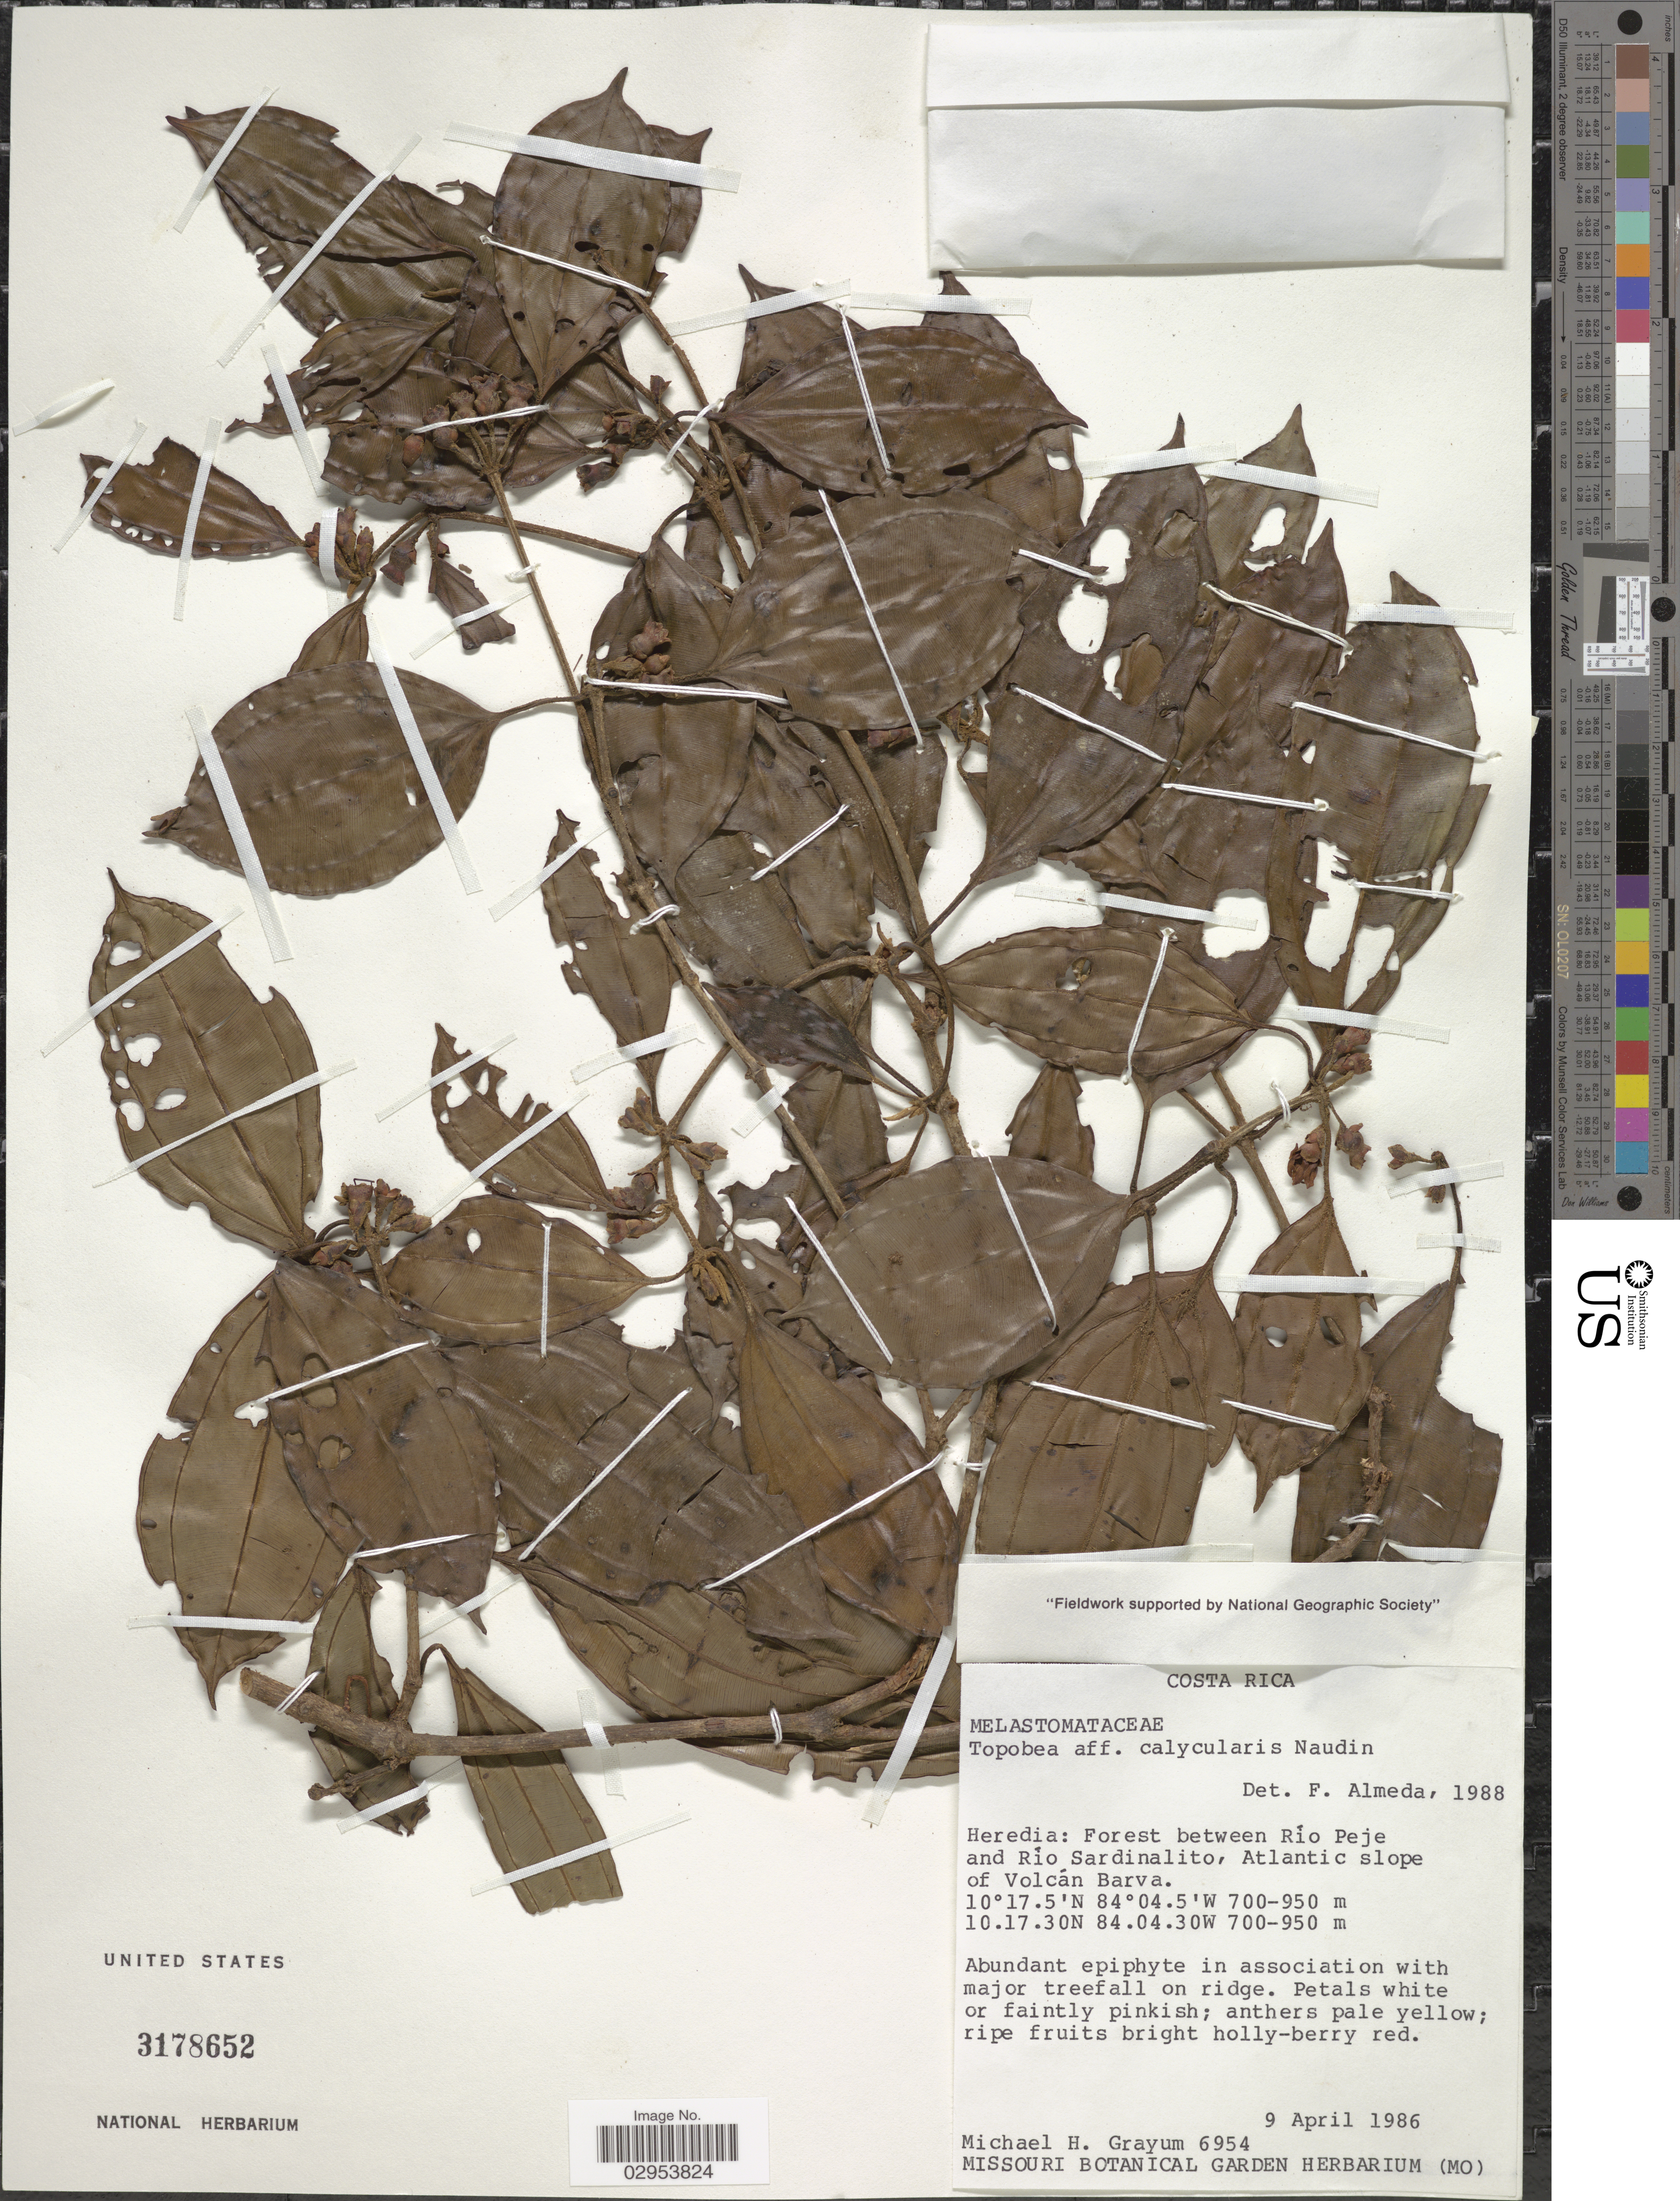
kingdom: Plantae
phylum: Tracheophyta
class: Magnoliopsida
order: Myrtales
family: Melastomataceae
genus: Topobea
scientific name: Topobea calycularis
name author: Naudin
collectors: M. H. Grayum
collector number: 6954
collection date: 1986-04-09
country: Costa Rica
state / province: Heredia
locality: Forest between Río Peje and Río Sardinalito, Atlantic slope of Volcán Barva.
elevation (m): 700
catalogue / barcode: US 3178652